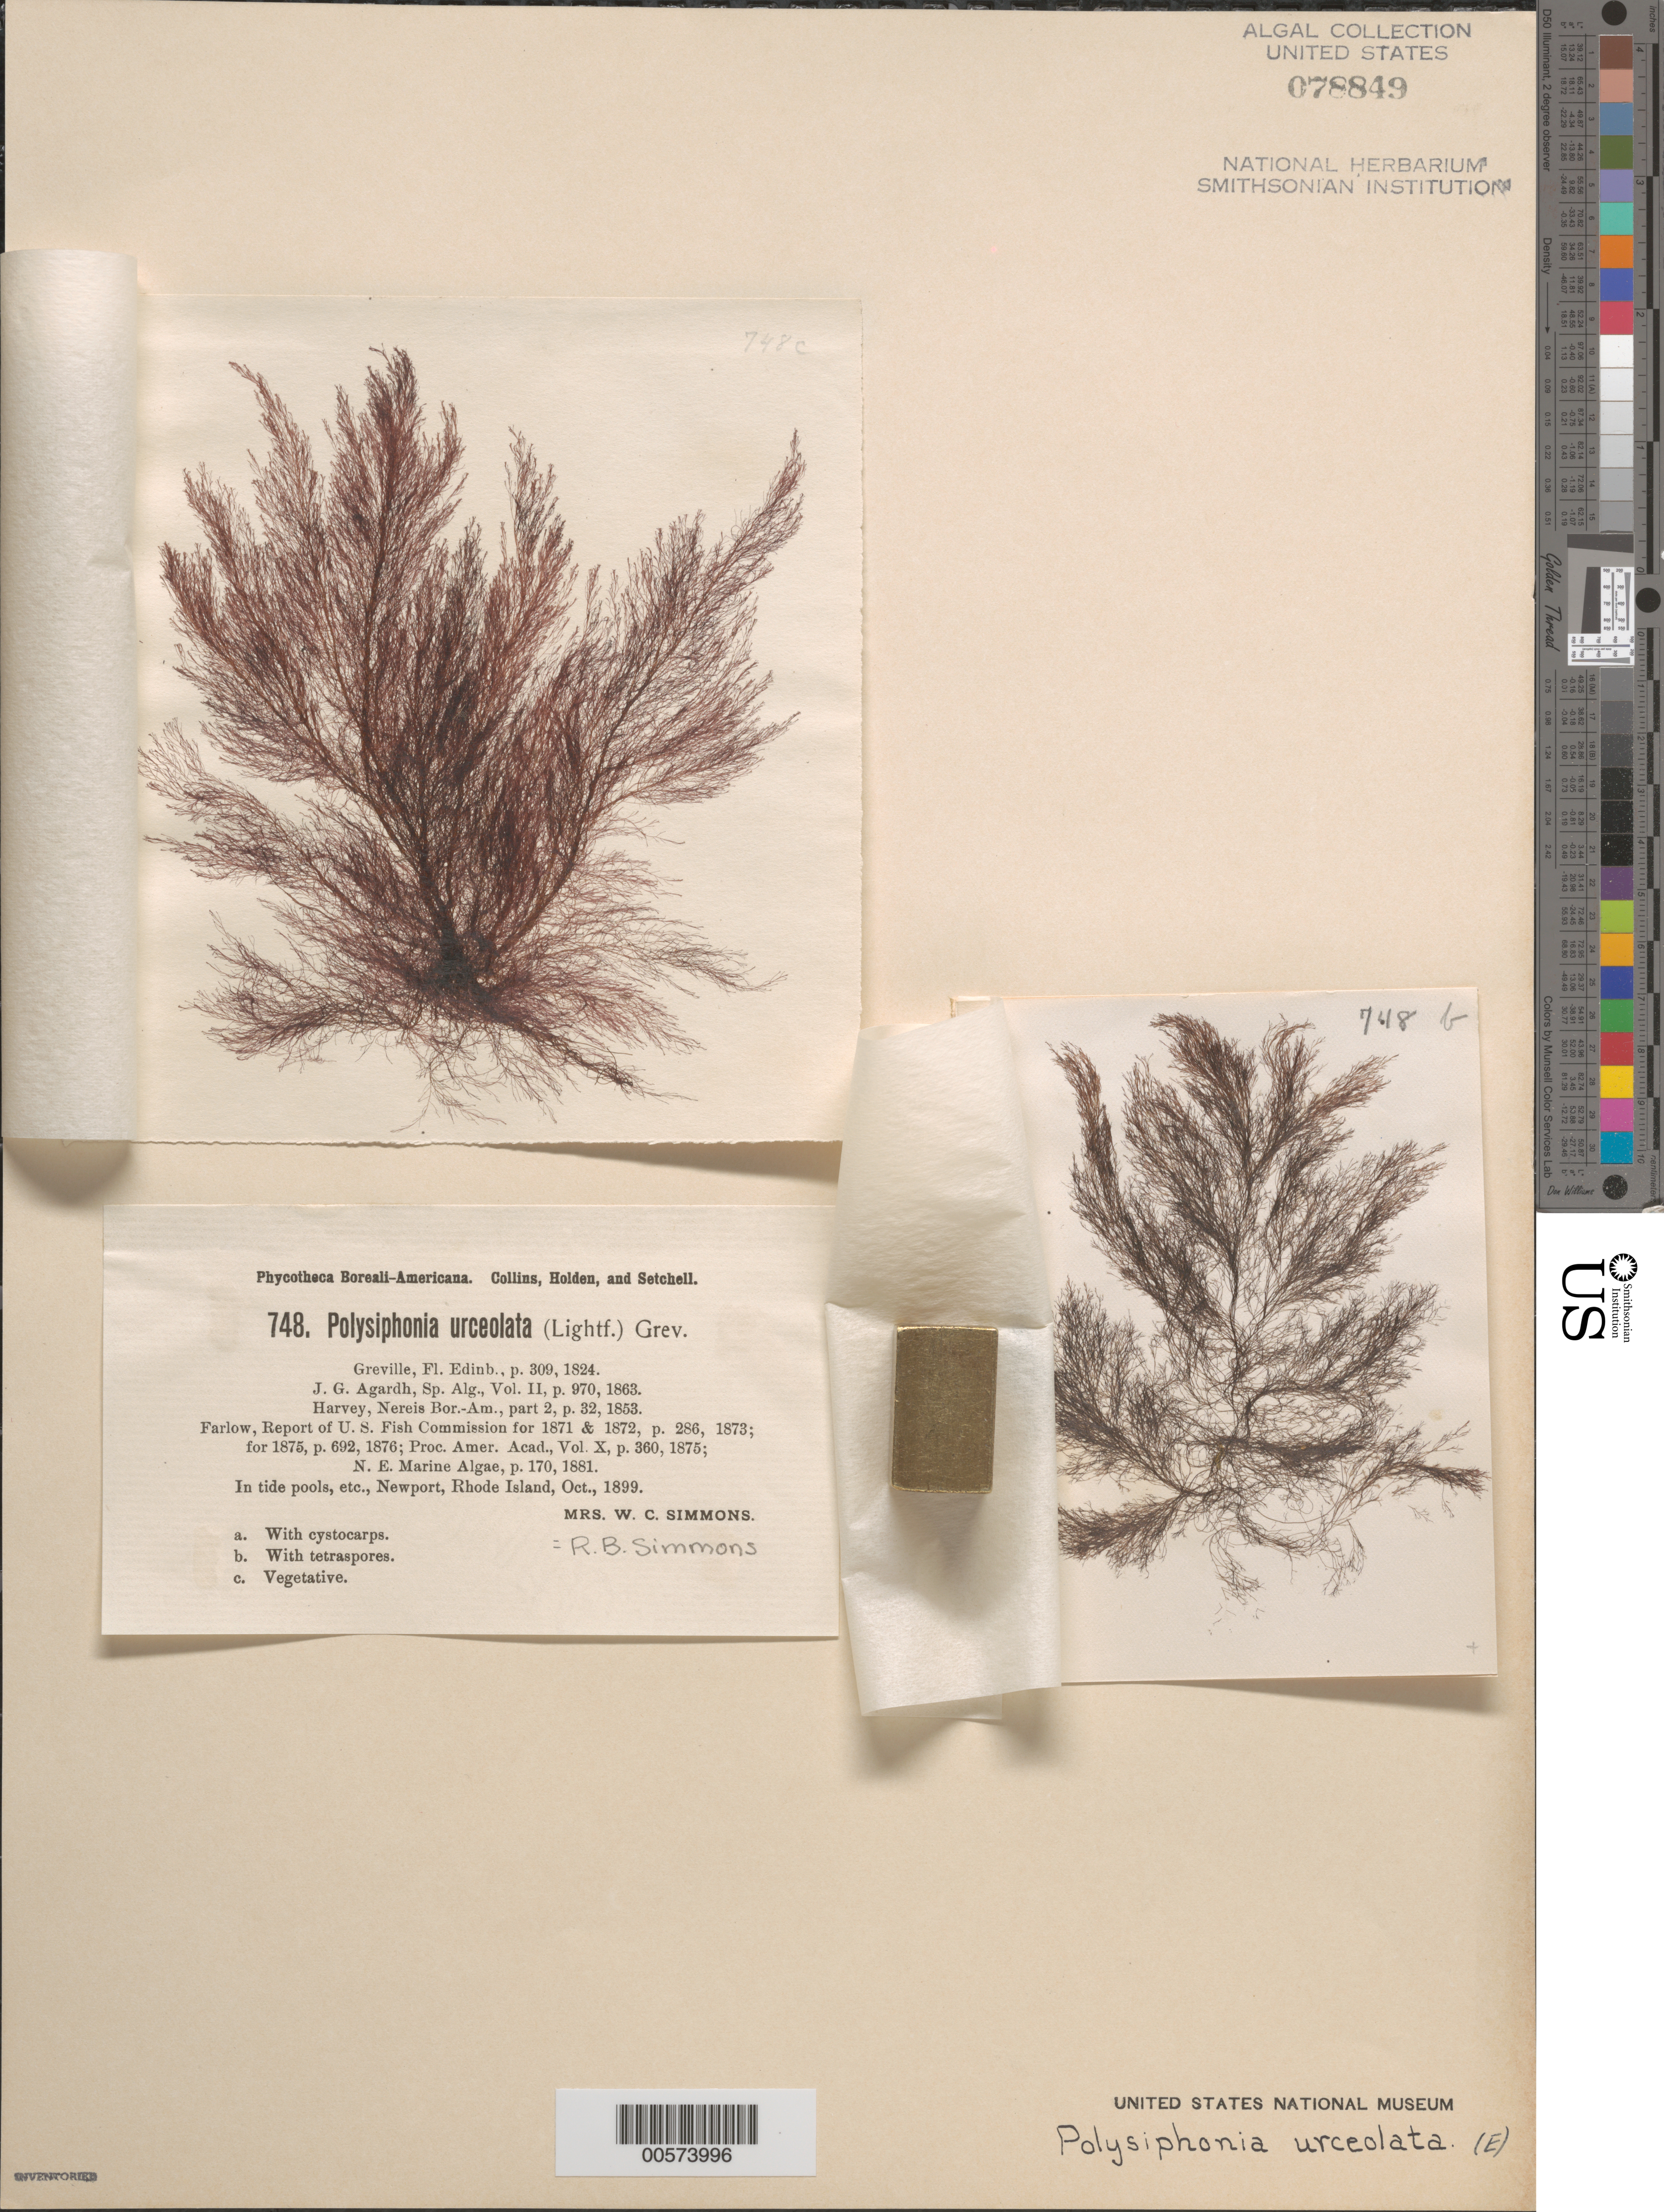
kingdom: Plantae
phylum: Rhodophyta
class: Florideophyceae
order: Ceramiales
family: Rhodomelaceae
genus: Polysiphonia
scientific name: Polysiphonia urceolata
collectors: R. B. Simmons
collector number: PB-A 748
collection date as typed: Oct 1899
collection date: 1899-10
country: United States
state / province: Rhode Island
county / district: Newport County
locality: Newport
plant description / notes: Collins, Holden & Setchell, Phycotheca Boreali-Americana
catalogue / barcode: US 78849